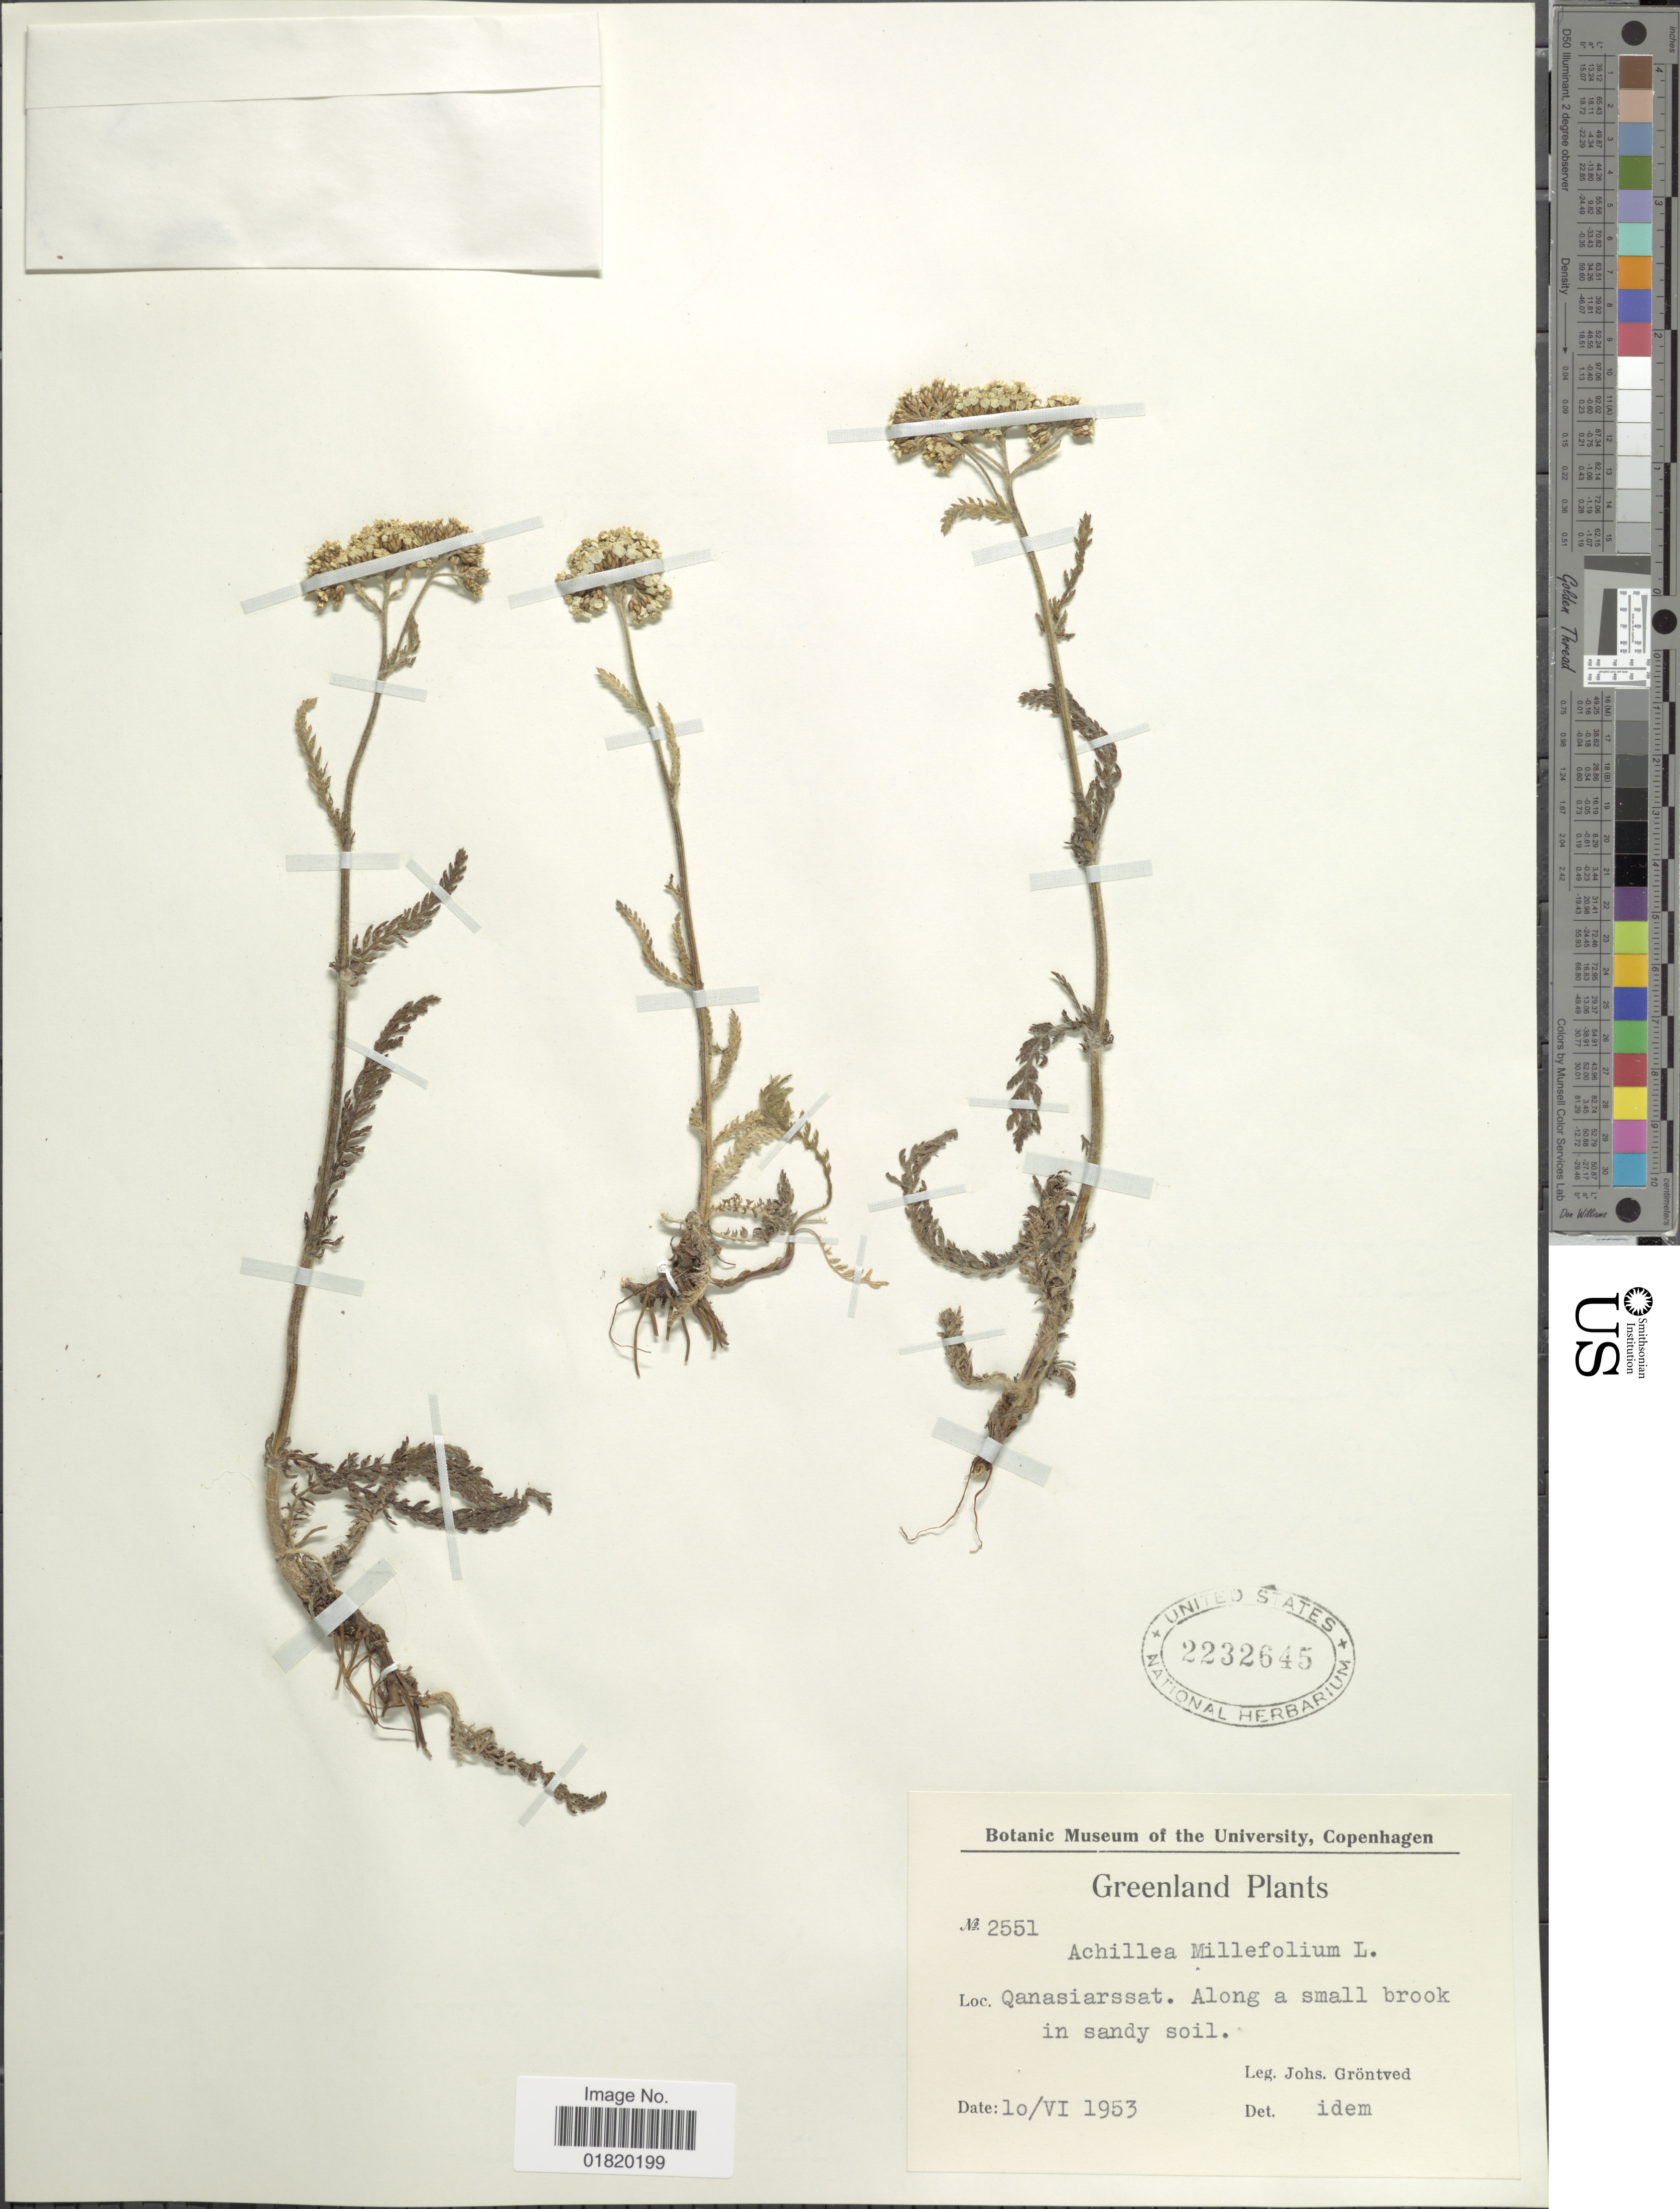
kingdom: Plantae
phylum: Tracheophyta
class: Magnoliopsida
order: Asterales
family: Asteraceae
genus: Achillea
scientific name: Achillea millefolium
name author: L.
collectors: J. Gröntved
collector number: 2551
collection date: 1953-06-10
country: Greenland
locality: Qanasiarssat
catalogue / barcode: US 2232645